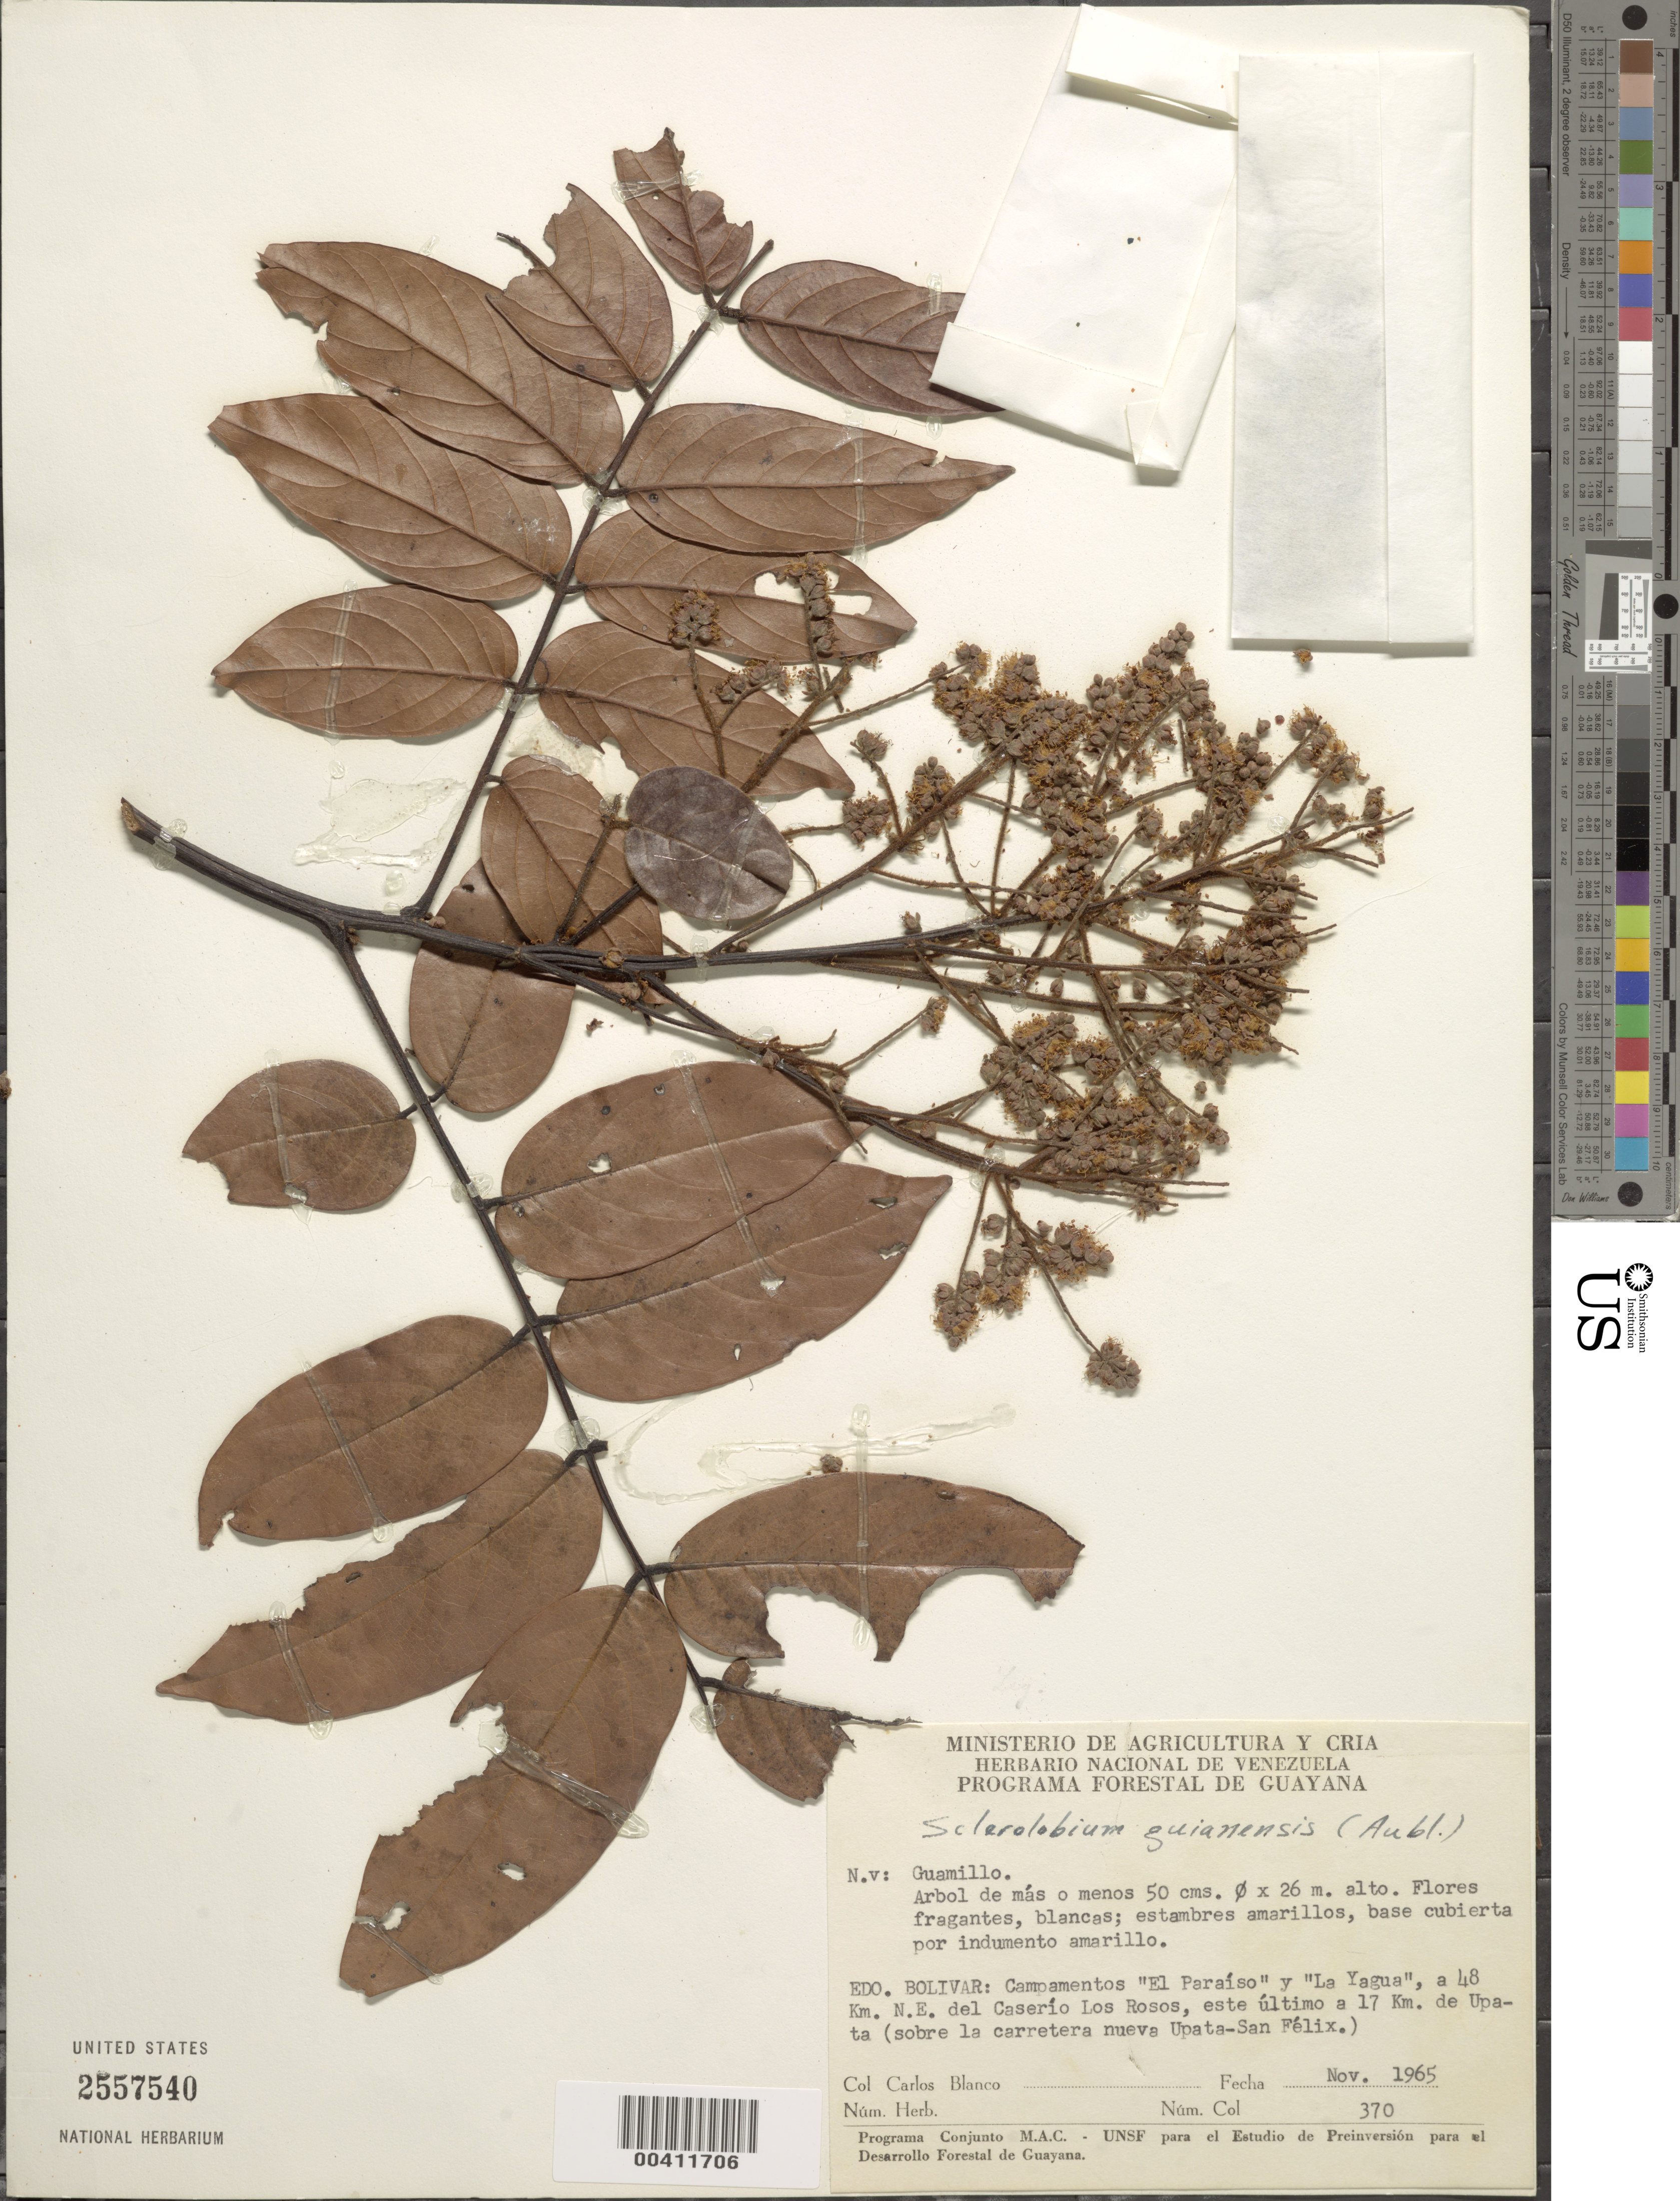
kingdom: Plantae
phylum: Tracheophyta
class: Magnoliopsida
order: Fabales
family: Fabaceae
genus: Tachigali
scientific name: Tachigali guianensis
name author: (Benth.) Zarucchi & Herend.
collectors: C. A. Blanco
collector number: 370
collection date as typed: Nov 1965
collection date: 1965-11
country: Venezuela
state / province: Bolivar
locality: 48 km ne del caserio los rosos, este ultimo a 17 km de upata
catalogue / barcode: US 2557540